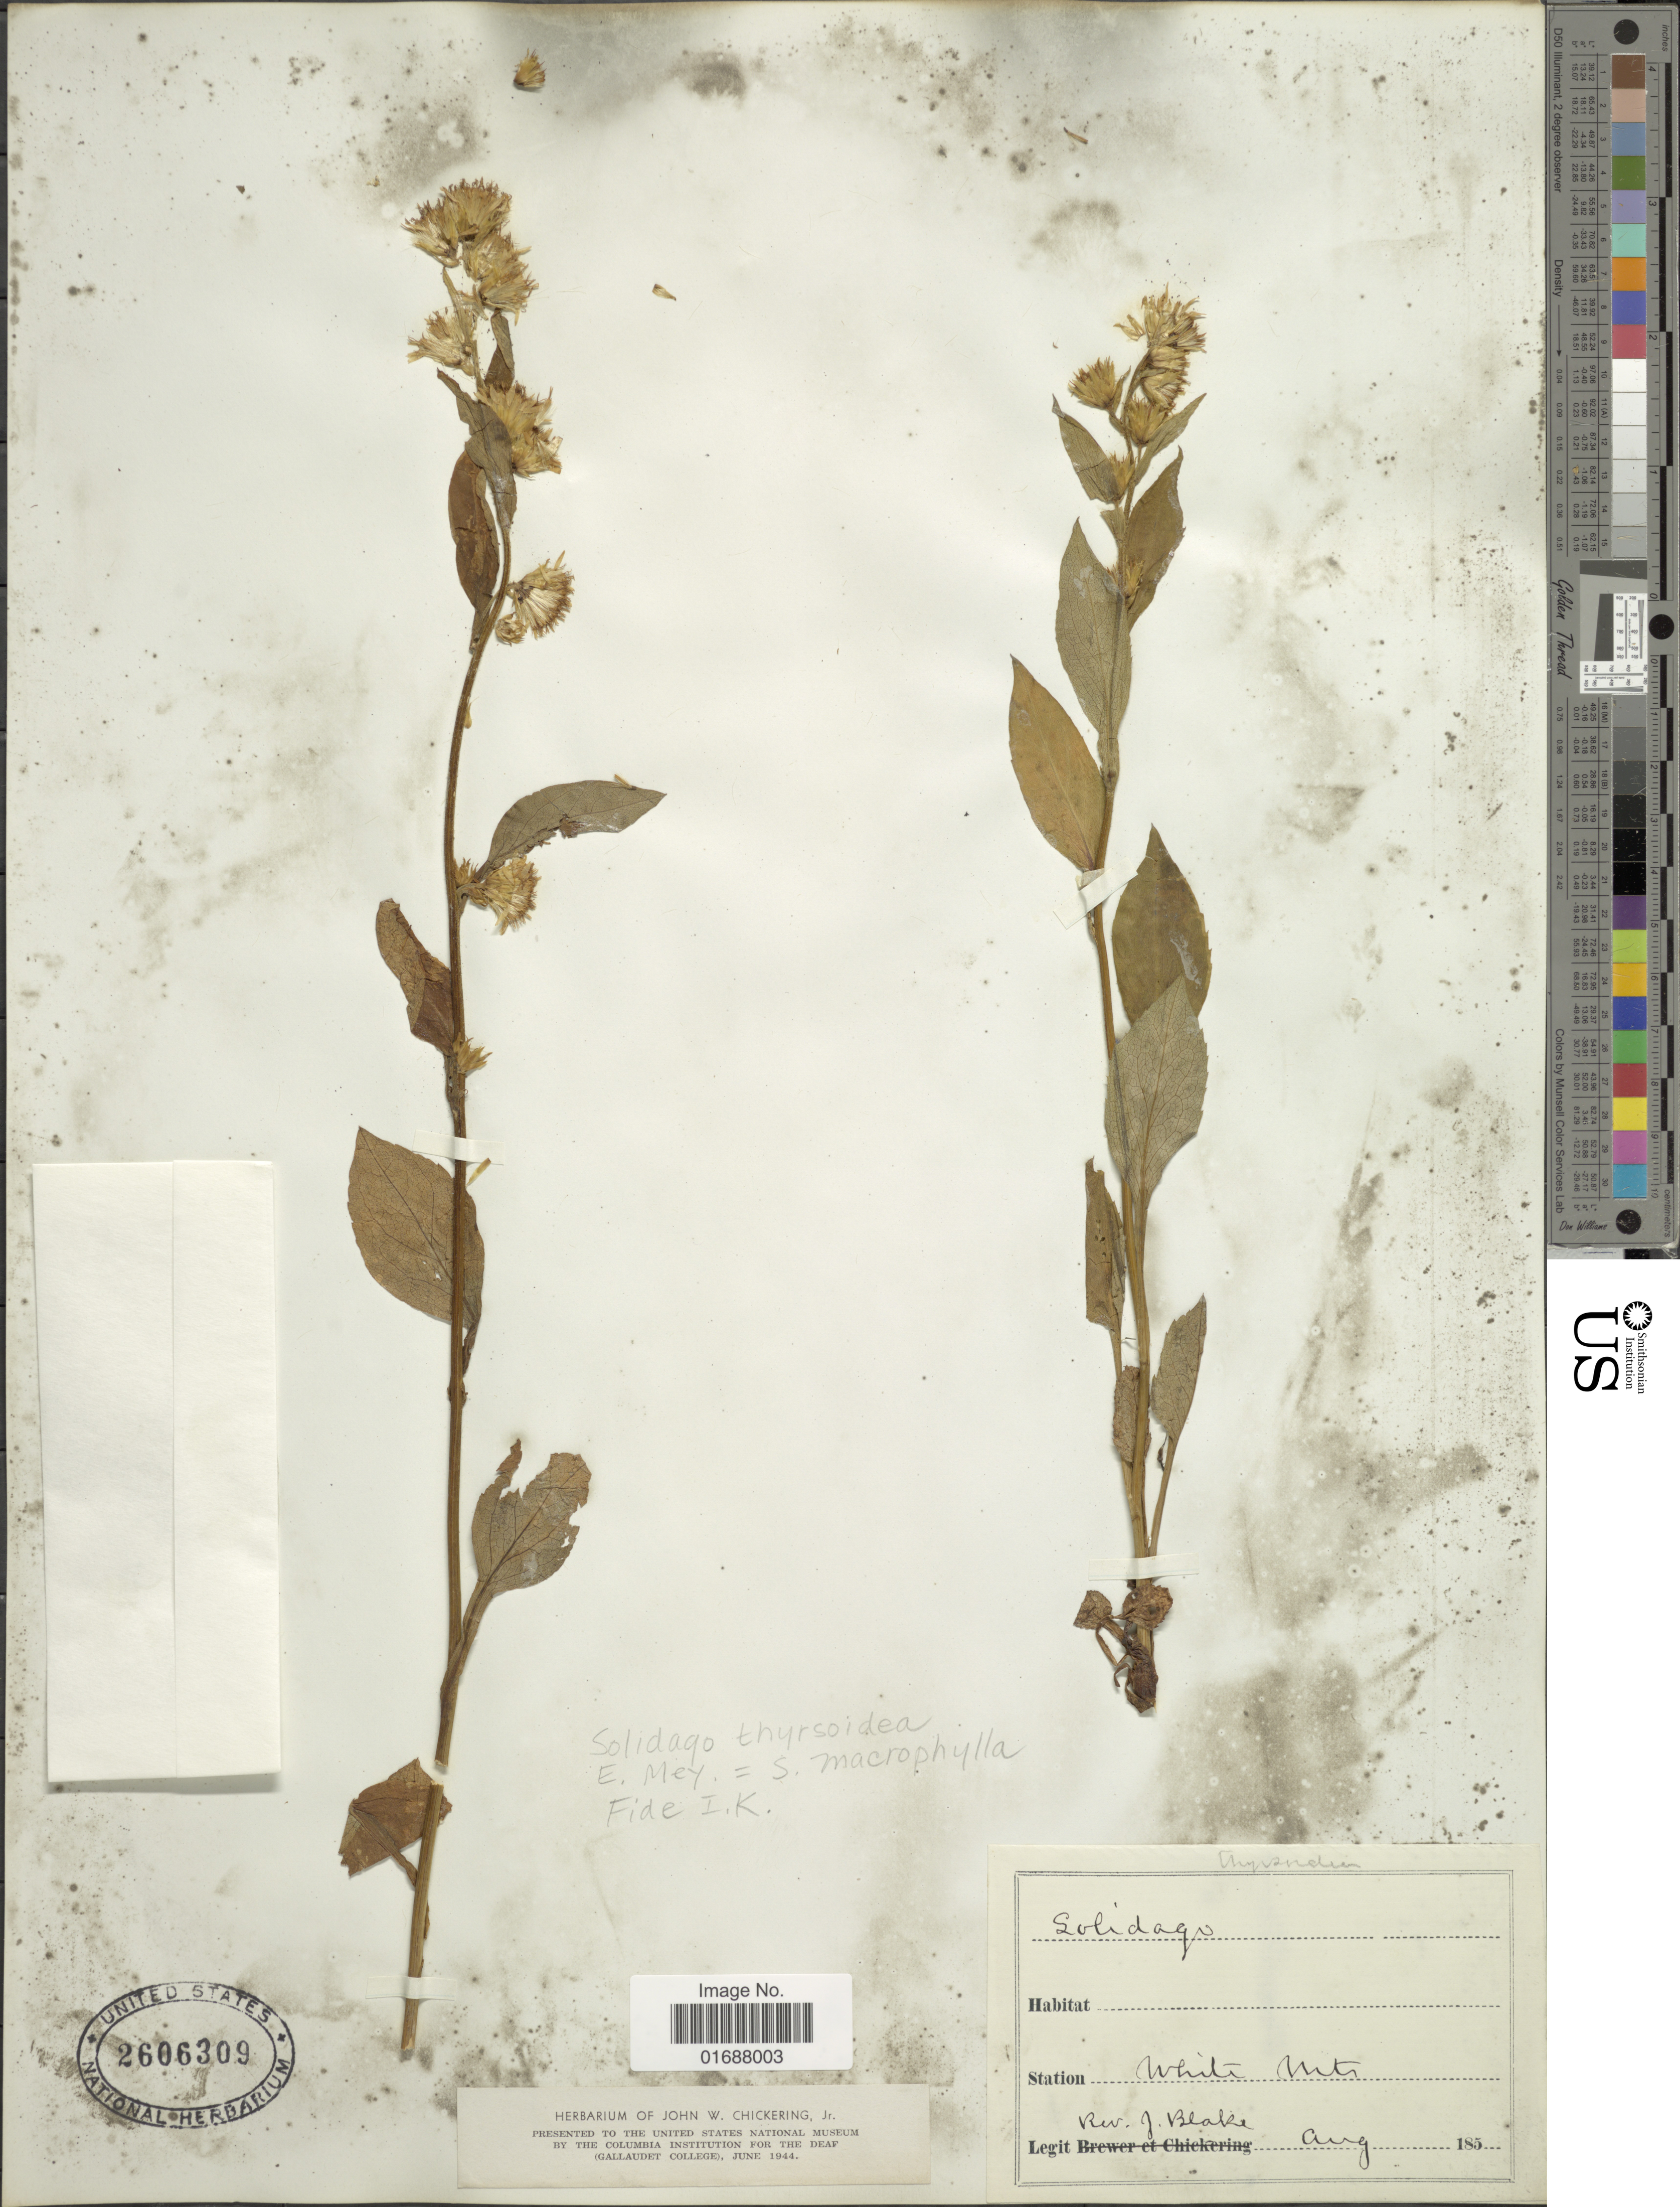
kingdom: Plantae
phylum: Tracheophyta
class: Magnoliopsida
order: Asterales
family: Asteraceae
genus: Solidago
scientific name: Solidago macrophylla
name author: Banks ex Pursh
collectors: J. Blake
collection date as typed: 185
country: United States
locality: White Mts.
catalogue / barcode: US 2606309